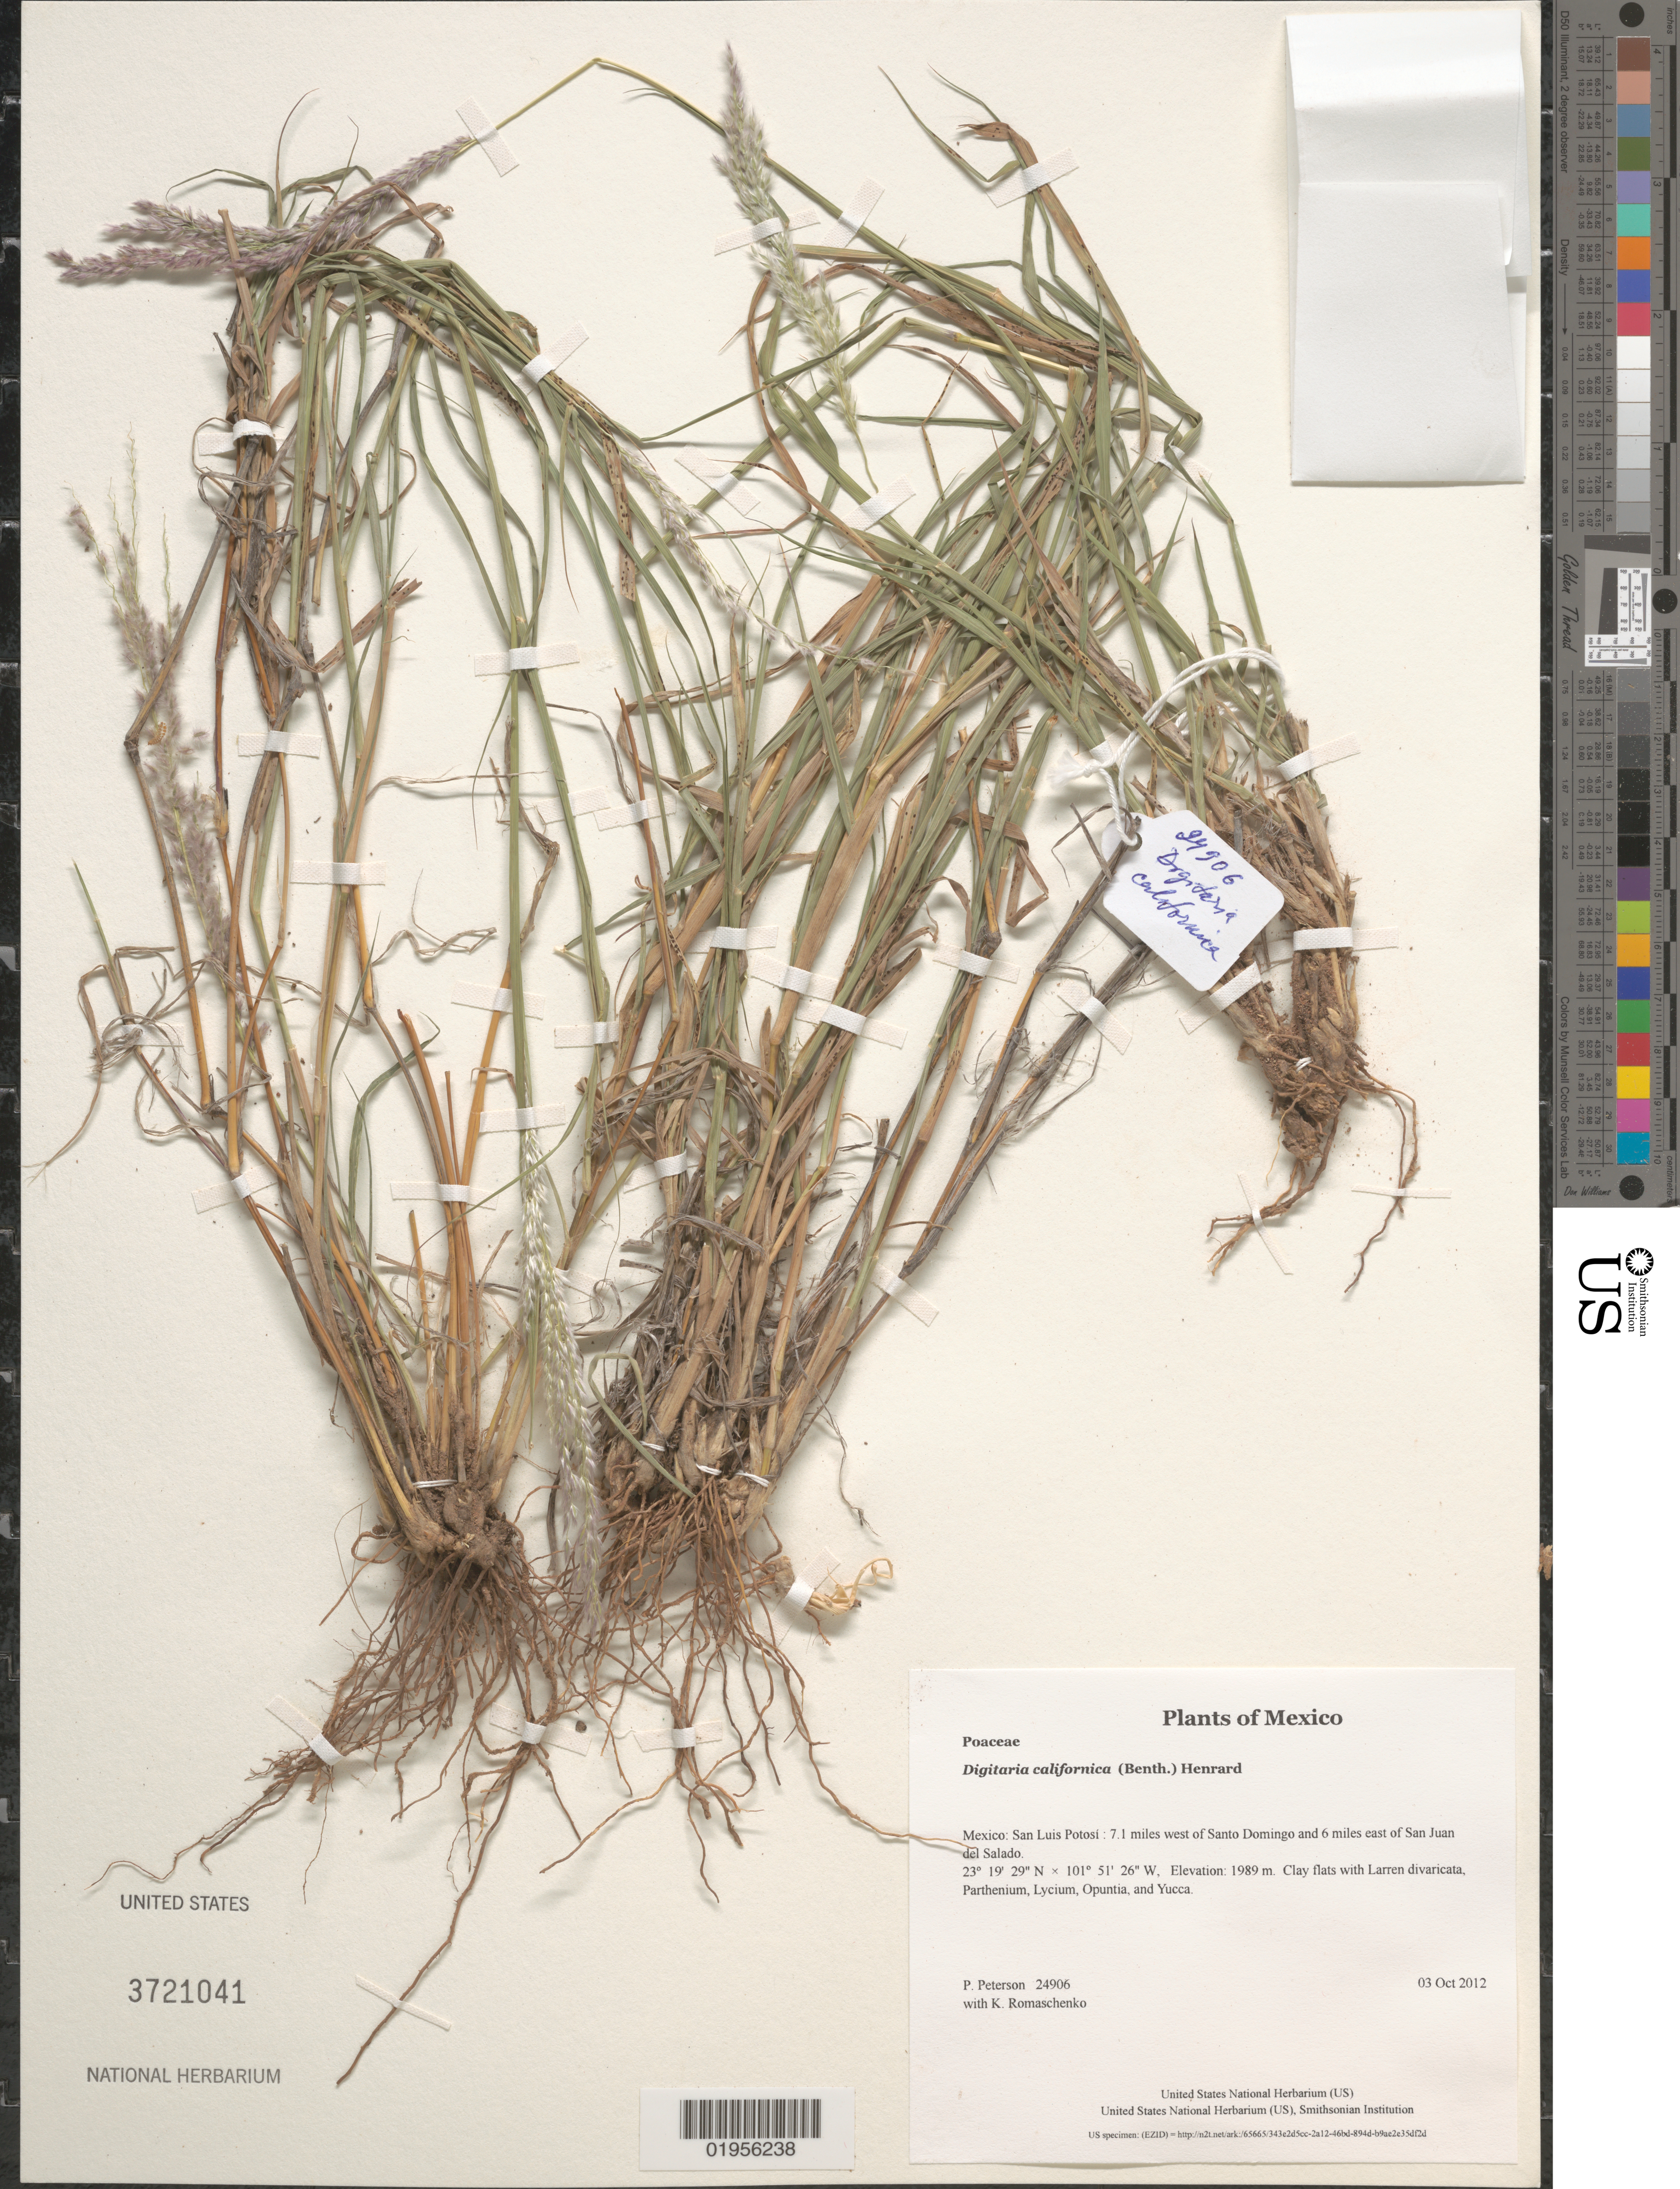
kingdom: Plantae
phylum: Tracheophyta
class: Liliopsida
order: Poales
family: Poaceae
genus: Digitaria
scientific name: Digitaria californica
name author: (Benth.) Henr.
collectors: P. M. Peterson & K. Romaschenko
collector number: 24906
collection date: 2012-10-03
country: Mexico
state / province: San Luis Potosí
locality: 7.1 miles west of Santo Domingo and 6 miles east of San Juan del Salado.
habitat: Clay flats with Larren divaricata, Parthenium, Lycium, Opuntia, and Yucca.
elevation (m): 1989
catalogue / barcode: US 3721041